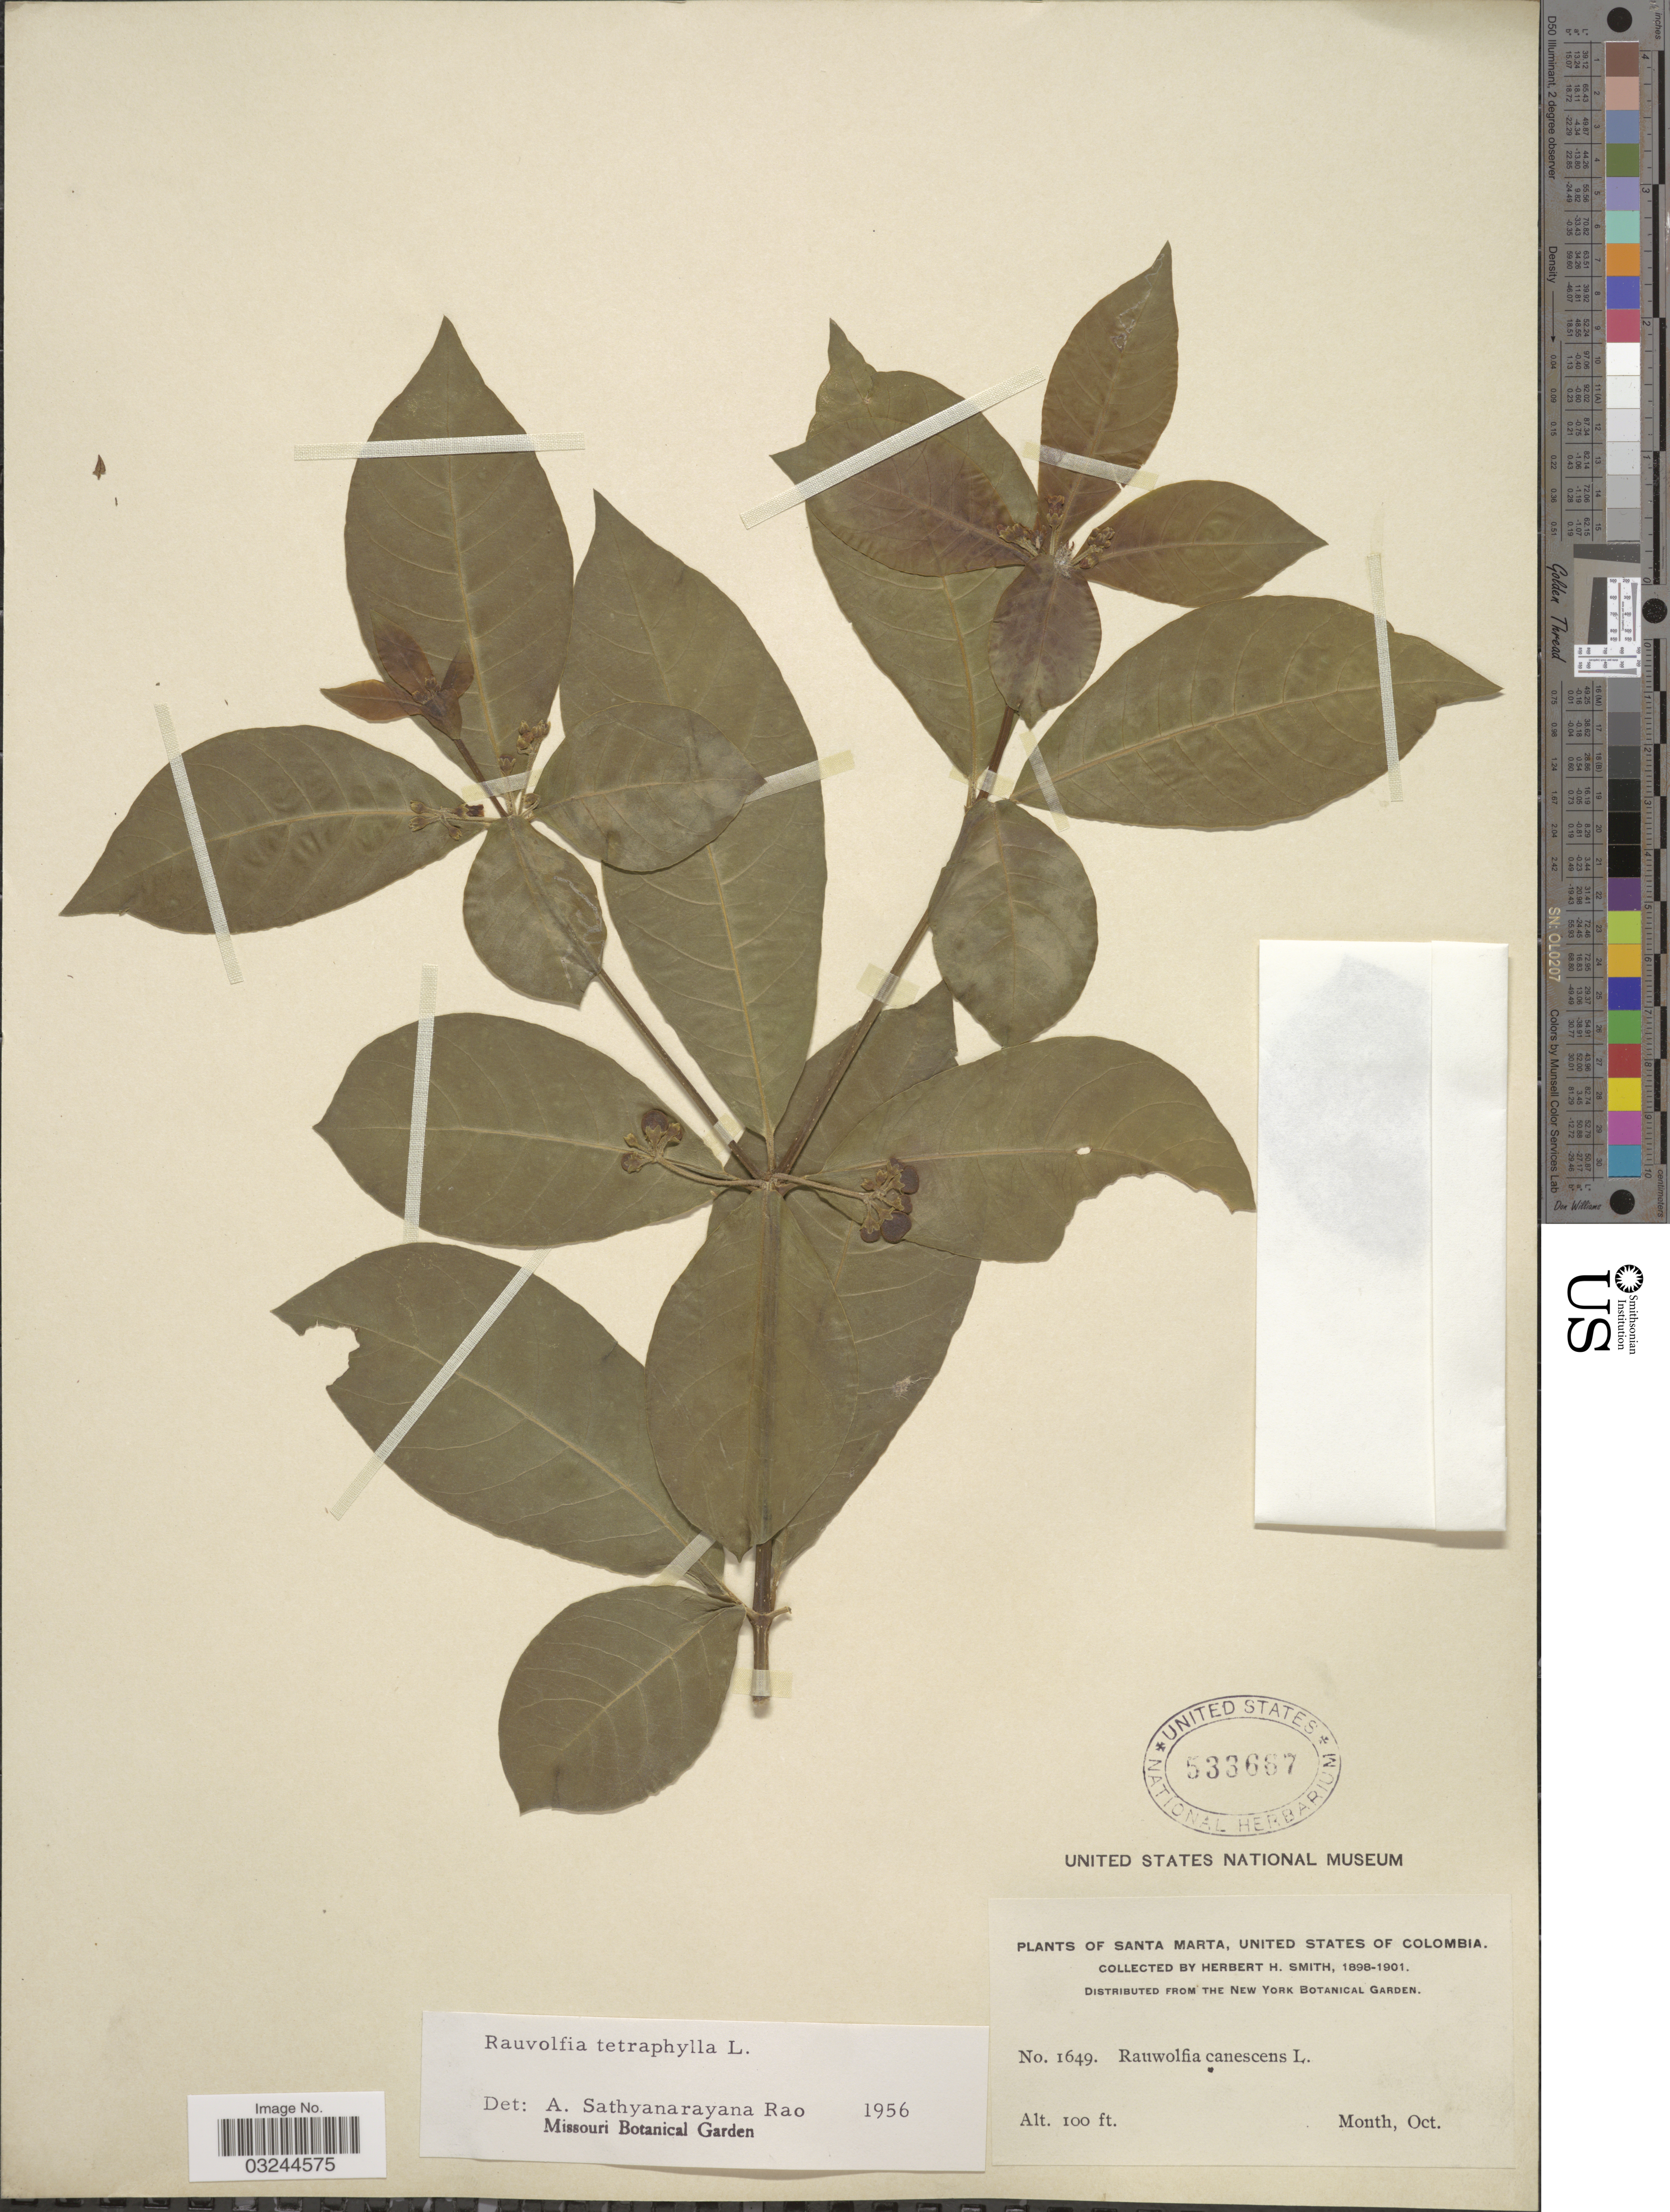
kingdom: Plantae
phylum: Tracheophyta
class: Magnoliopsida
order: Gentianales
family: Apocynaceae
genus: Rauvolfia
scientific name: Rauvolfia tetraphylla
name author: L.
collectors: Herbert H. Smith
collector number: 1649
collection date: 1898-10/1901-10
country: Colombia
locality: Santa Marta, United States of Colombia.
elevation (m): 30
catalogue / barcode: US 533667